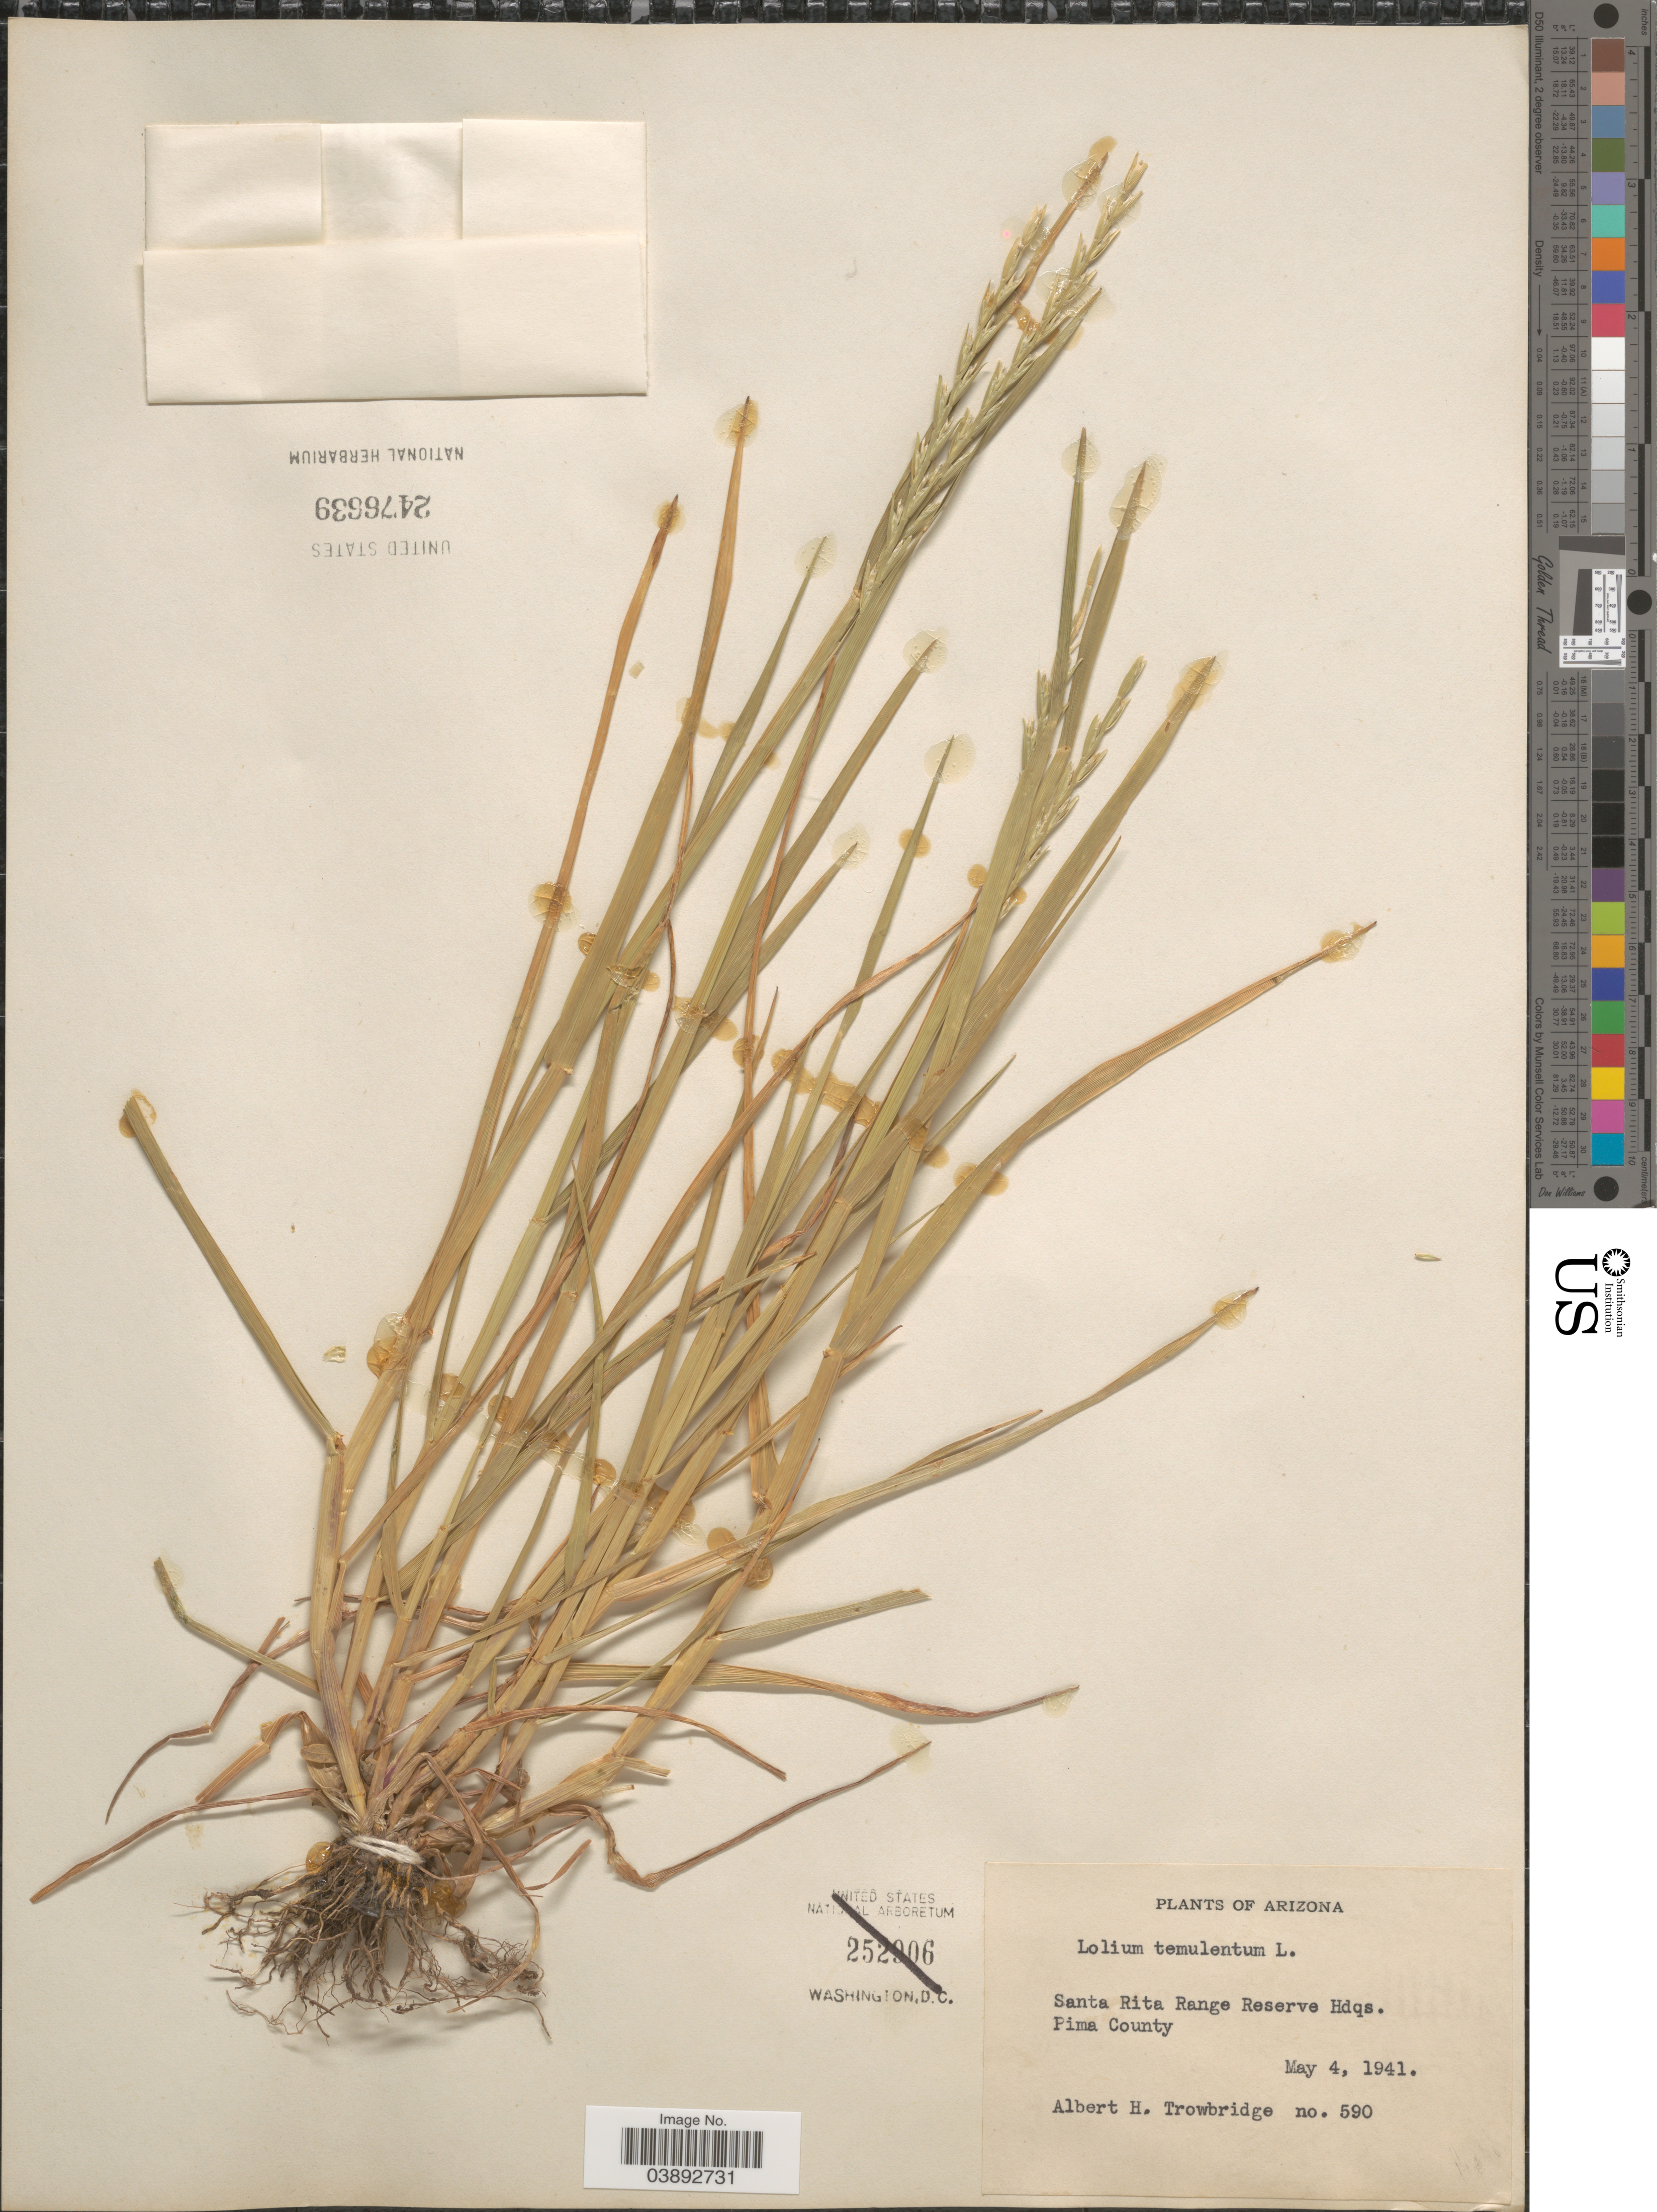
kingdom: Plantae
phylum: Tracheophyta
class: Liliopsida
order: Poales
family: Poaceae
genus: Lolium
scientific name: Lolium temulentum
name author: L.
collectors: A. H. Trowbridge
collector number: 590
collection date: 1941-05-04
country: United States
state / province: Arizona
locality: Santa Rita Range Reserve Hdqs. Pima County.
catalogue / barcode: US 2476639